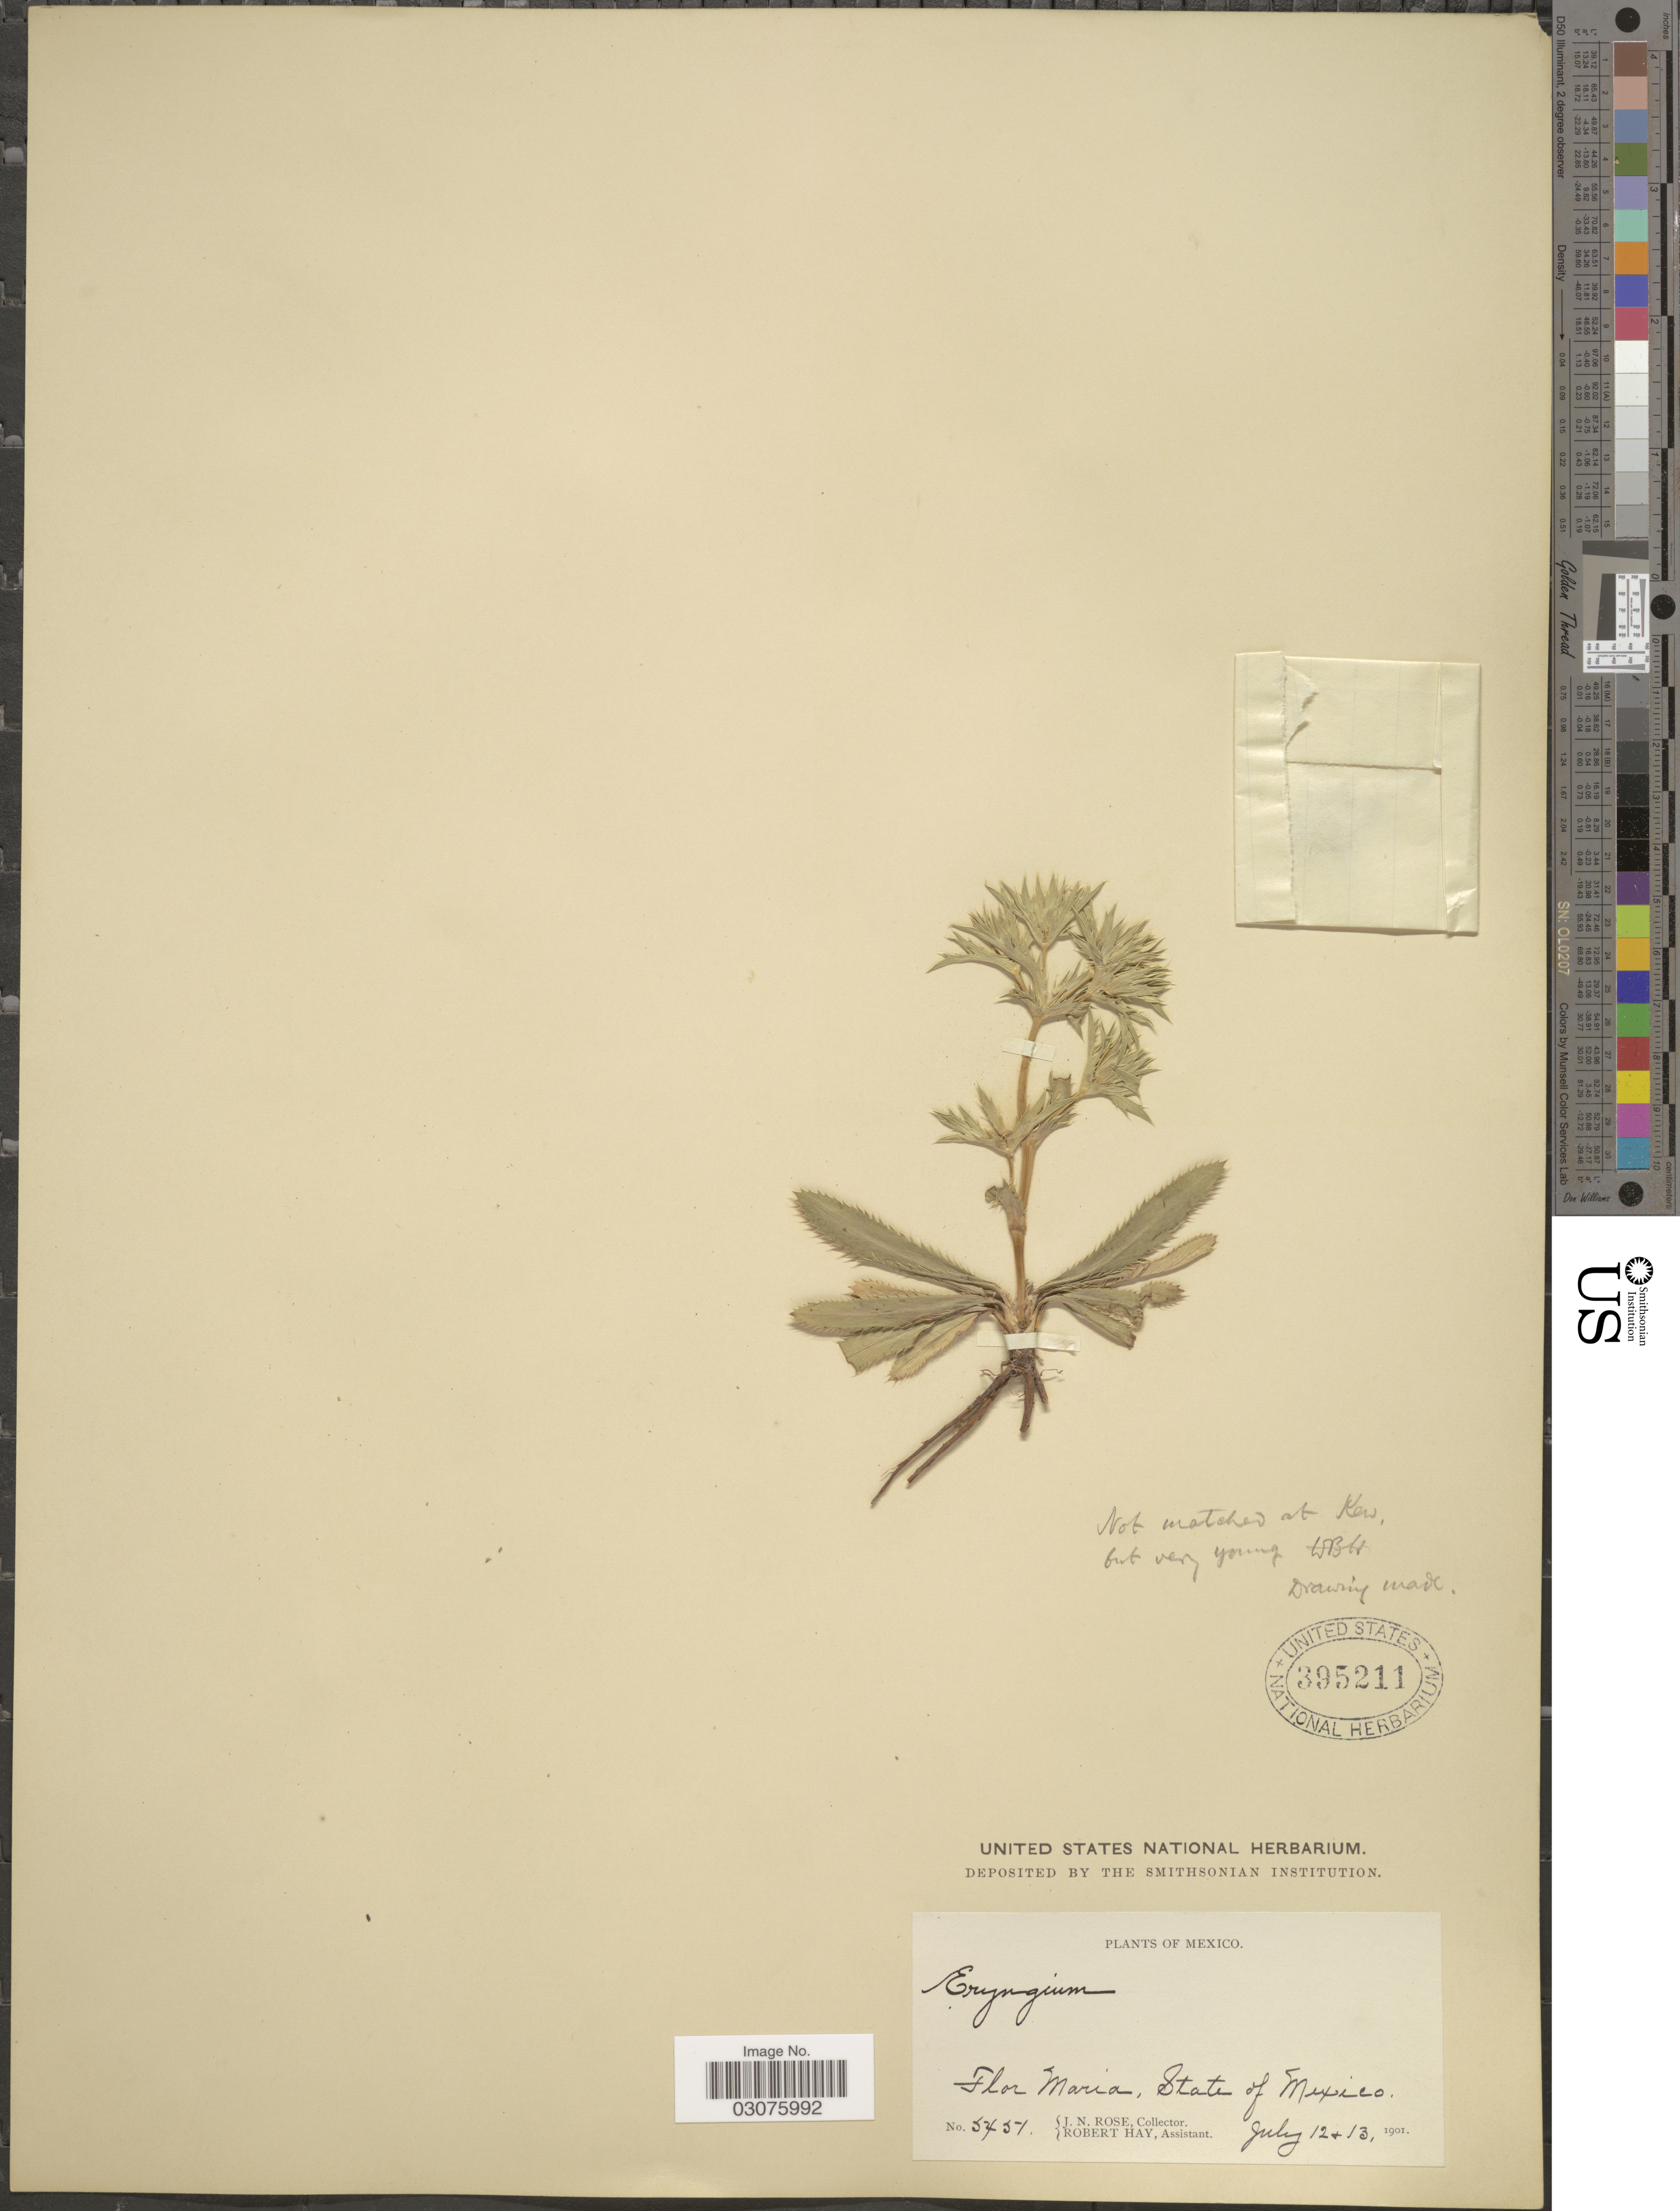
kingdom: Plantae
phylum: Tracheophyta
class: Magnoliopsida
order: Apiales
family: Apiaceae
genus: Eryngium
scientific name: Eryngium serratum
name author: Cav.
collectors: J. N. Rose & R. Hay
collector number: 5451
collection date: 1901-07-12/1901-07-13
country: Mexico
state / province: México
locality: Flor Maria, State of Mexico.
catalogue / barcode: US 395211